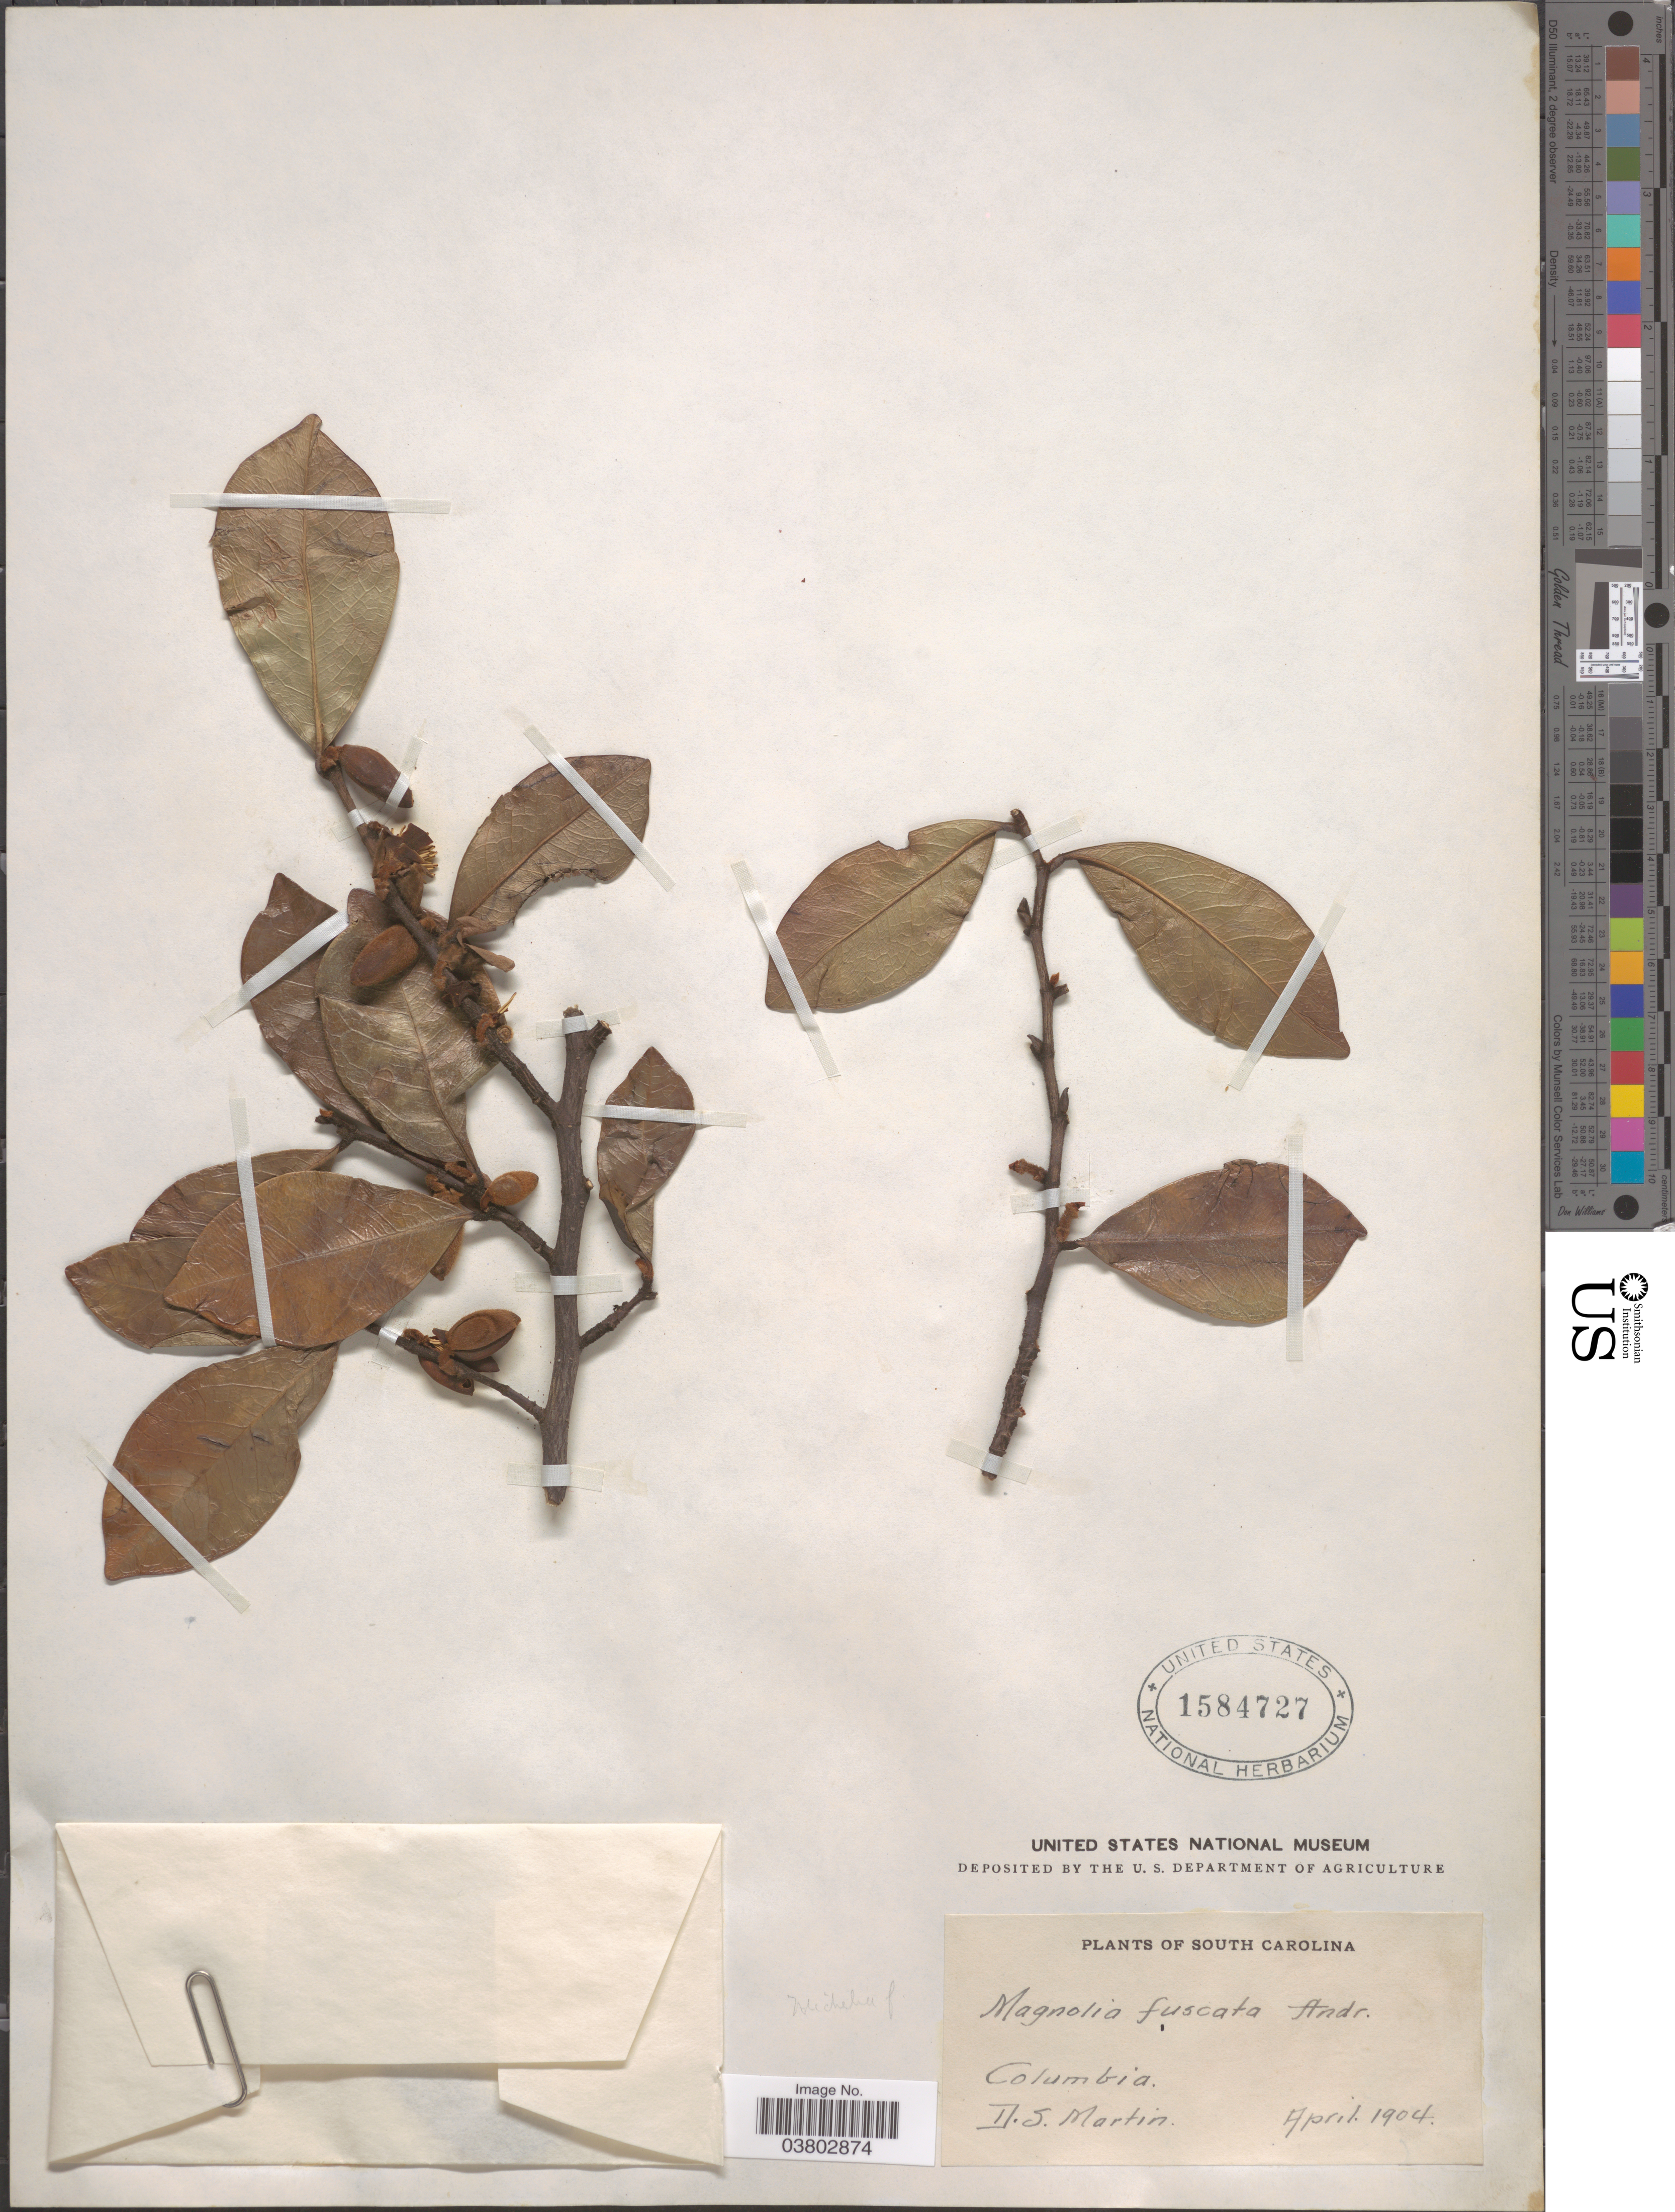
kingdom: Plantae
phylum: Tracheophyta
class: Magnoliopsida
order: Magnoliales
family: Magnoliaceae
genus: Magnolia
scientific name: Magnolia fuscata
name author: Andrews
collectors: J. S. Martin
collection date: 1904-04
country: United States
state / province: South Carolina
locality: Columbia.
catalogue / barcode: US 1584727